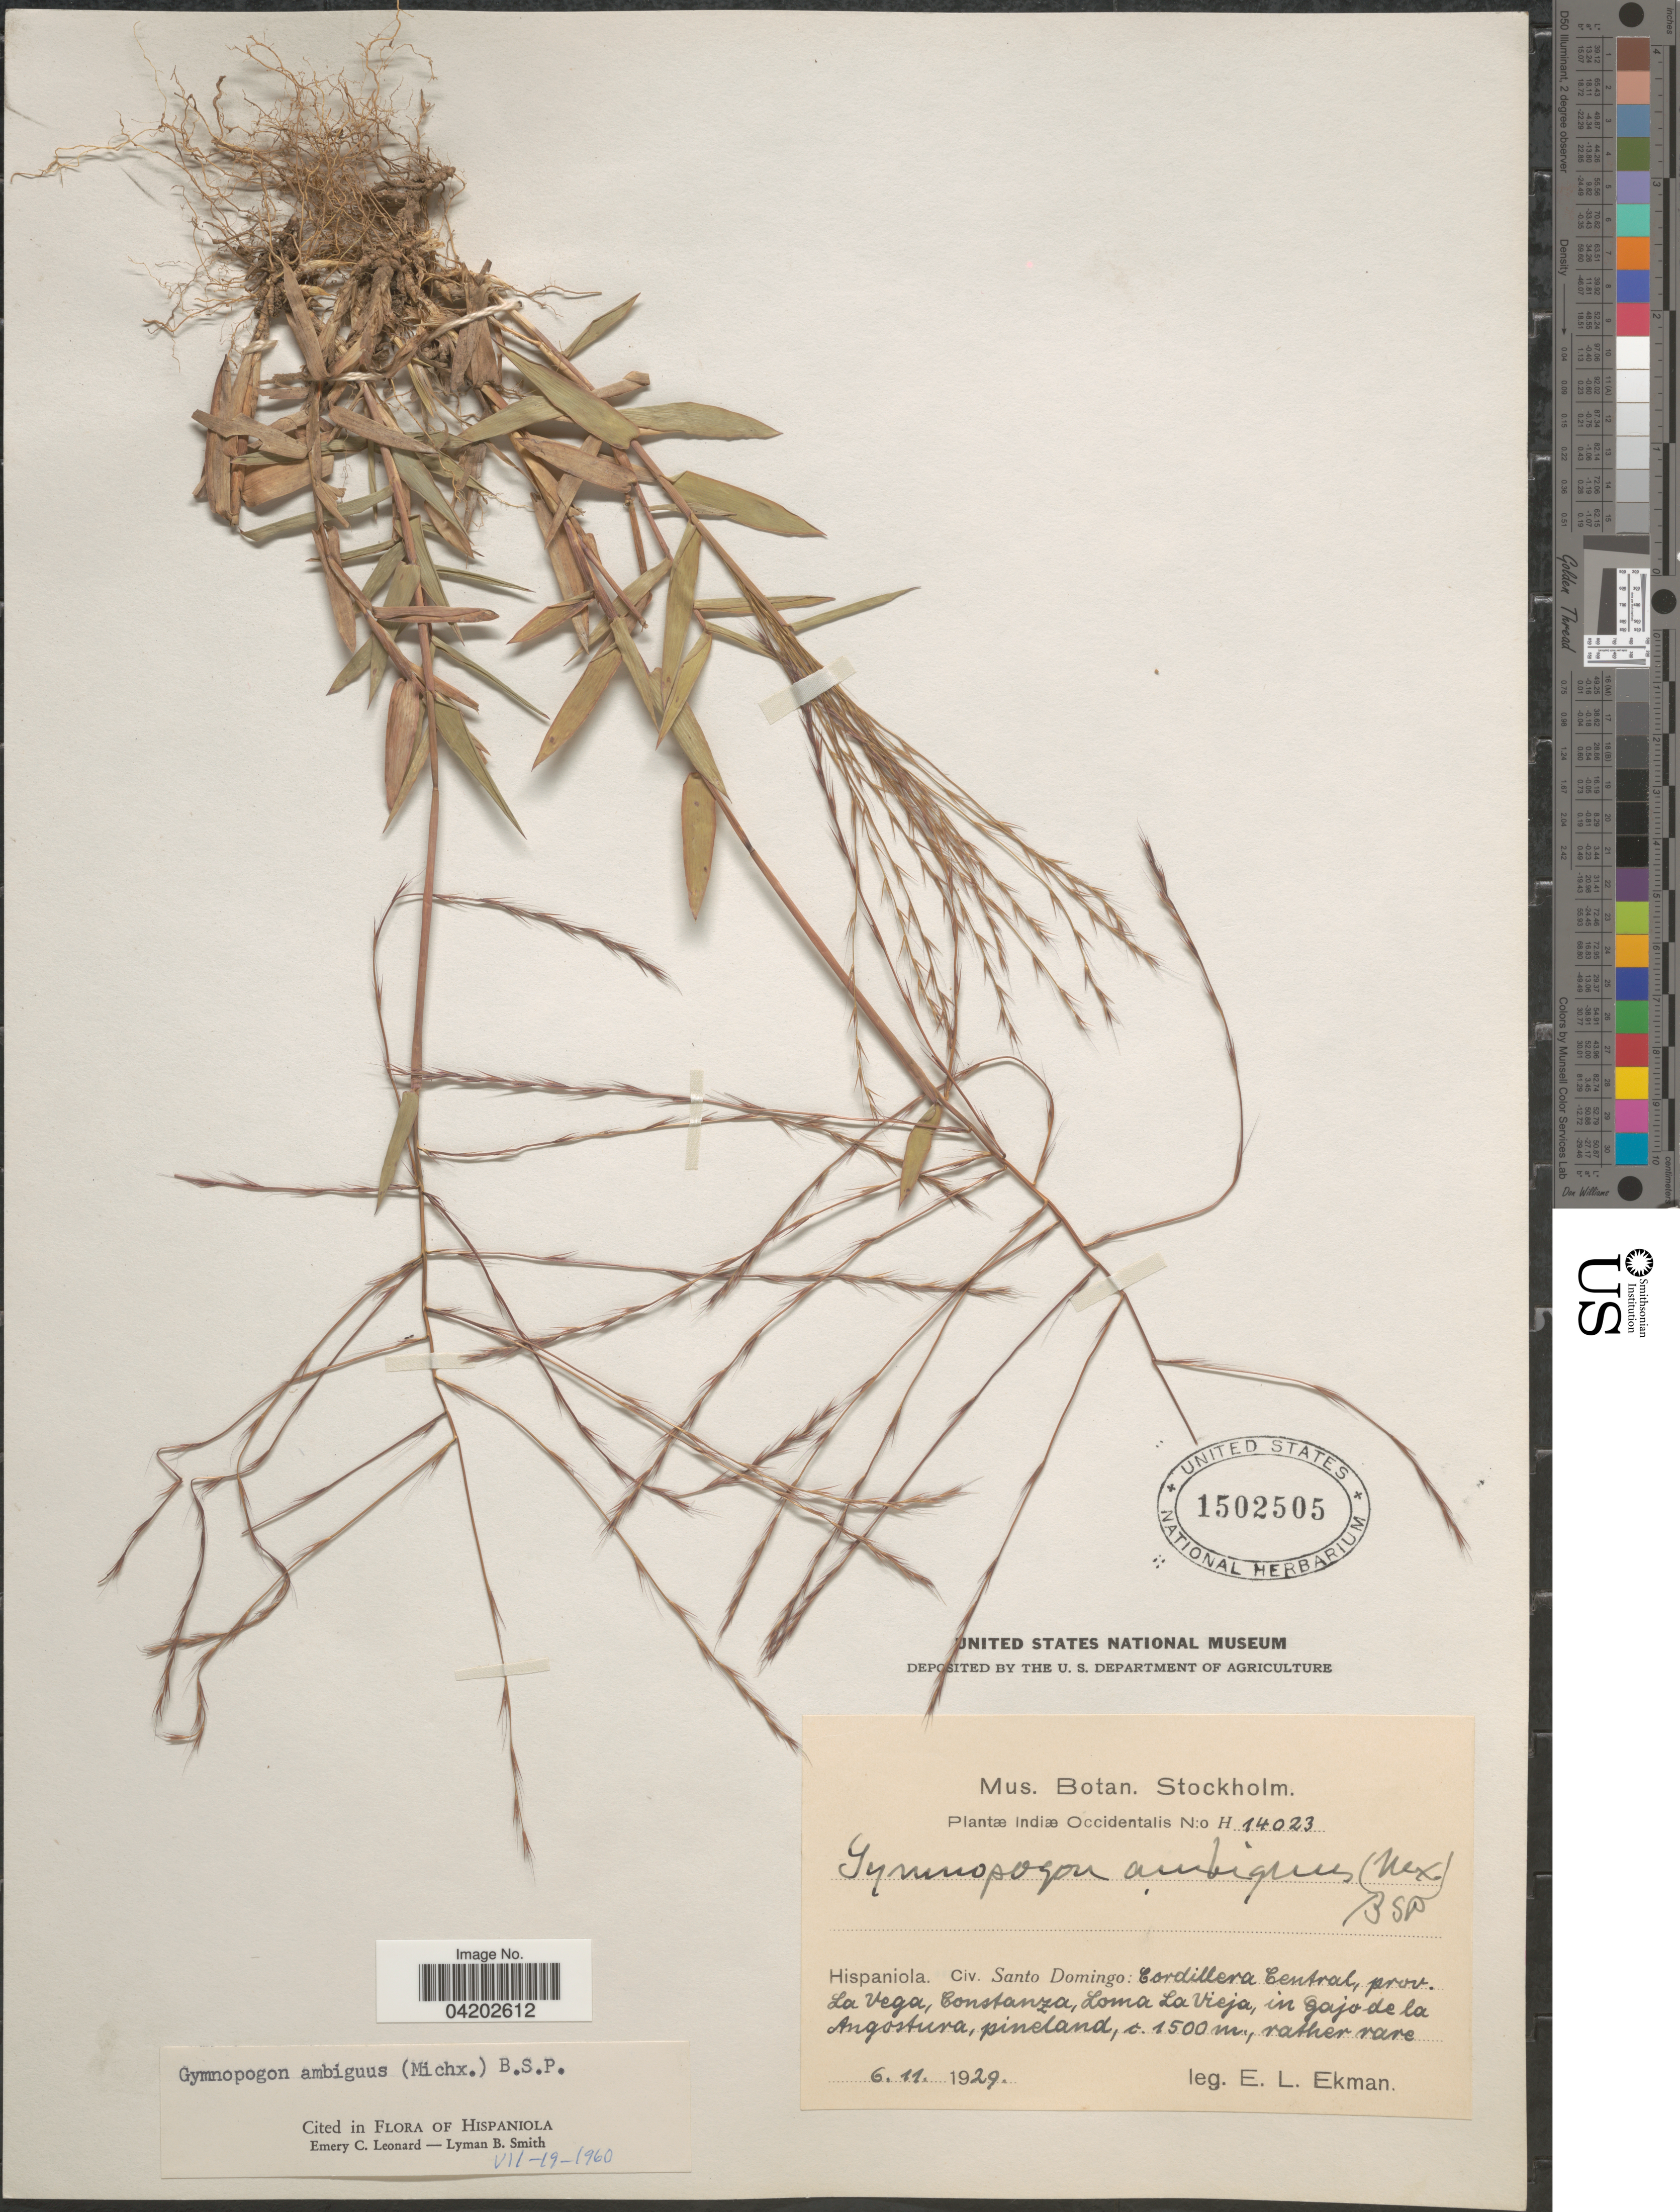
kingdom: Plantae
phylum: Tracheophyta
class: Liliopsida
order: Poales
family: Poaceae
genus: Gymnopogon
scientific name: Gymnopogon foliosus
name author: (Willd.) Nees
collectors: E. L. Ekman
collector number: H14023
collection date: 1929-11-06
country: Dominican Republic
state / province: La Vega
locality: Indiæ Occidentalis. Hispaniola. Civ. Santo Domingo: Cordillera Central, Constanza, Loma La Vieja, in Gajo de la Angostura.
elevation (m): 1500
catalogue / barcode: US 1502505